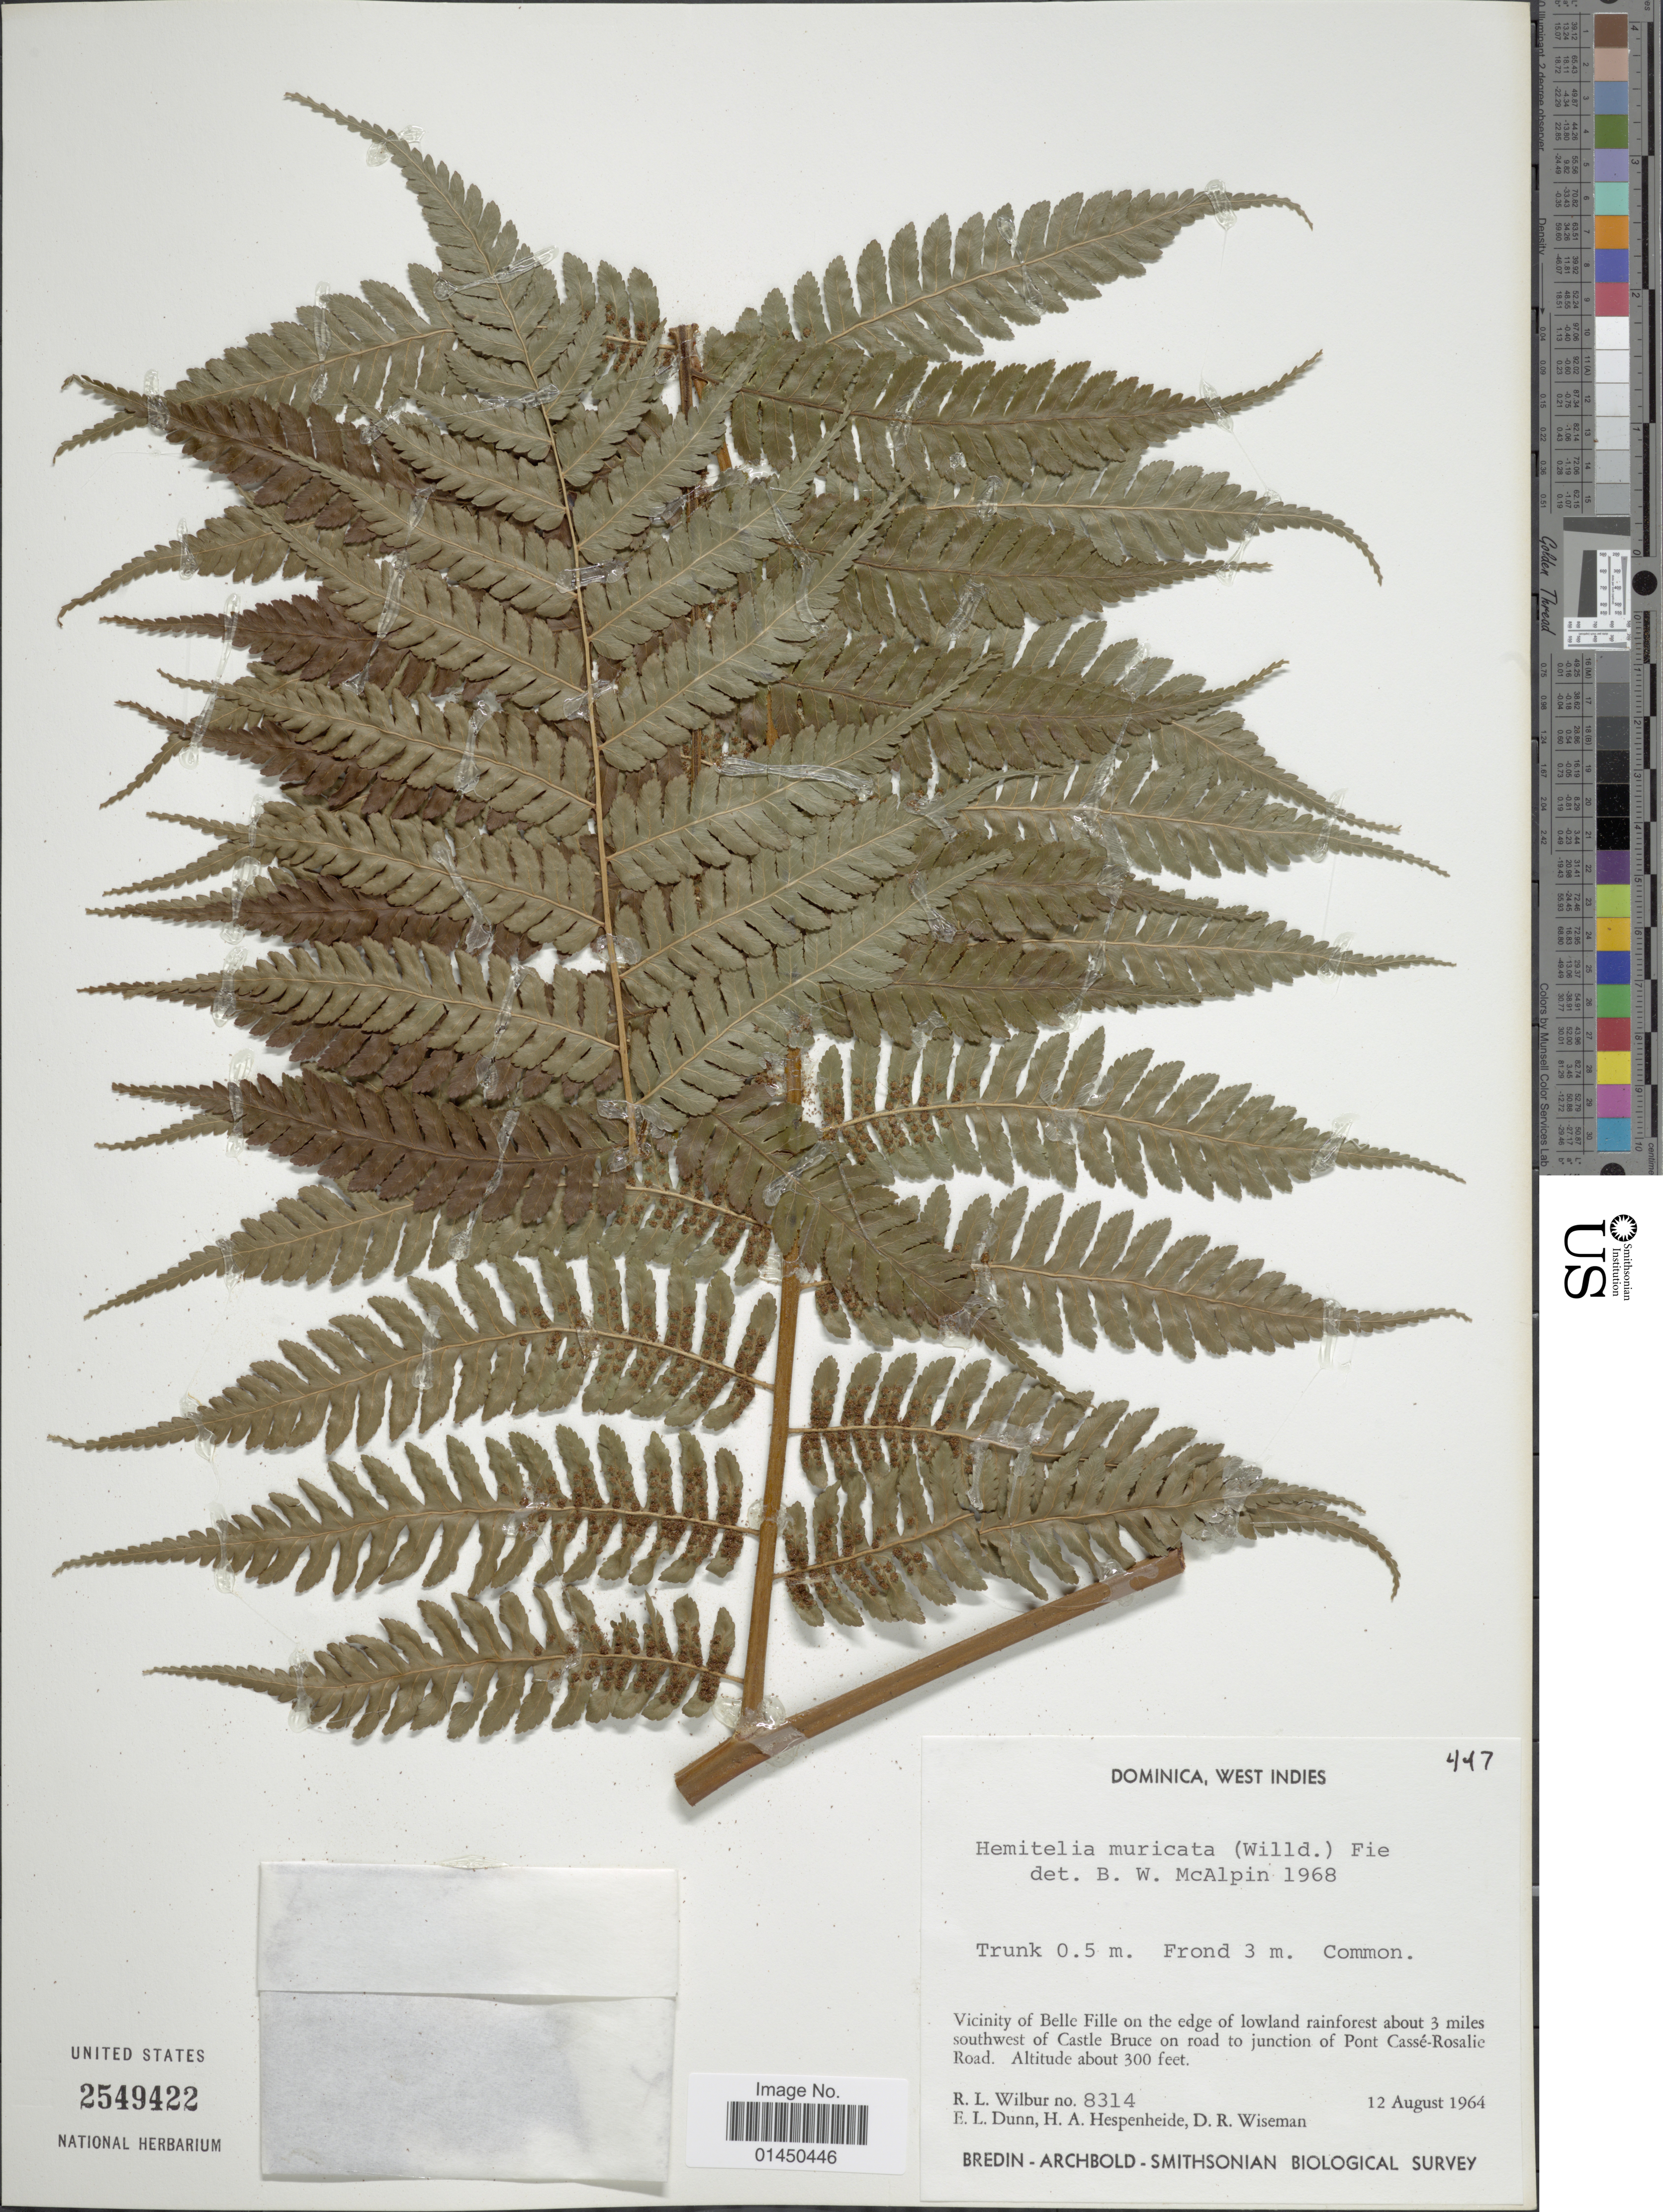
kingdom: Plantae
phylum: Tracheophyta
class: Polypodiopsida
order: Cyatheales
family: Cyatheaceae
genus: Cyathea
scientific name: Cyathea muricata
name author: (Willd.) Fée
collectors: R. L. Wilbur, E. Dunn, H. A. Hespenheide & D. R. Wiseman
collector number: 8314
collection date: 1964-08-12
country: Dominica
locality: Vicinity of Belle Fille on the edge of lowland rainforest about 3 miles southwest of Castle Bruce on road to junction of ont Casse-Rosalie Road.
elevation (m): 91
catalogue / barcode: US 2549422